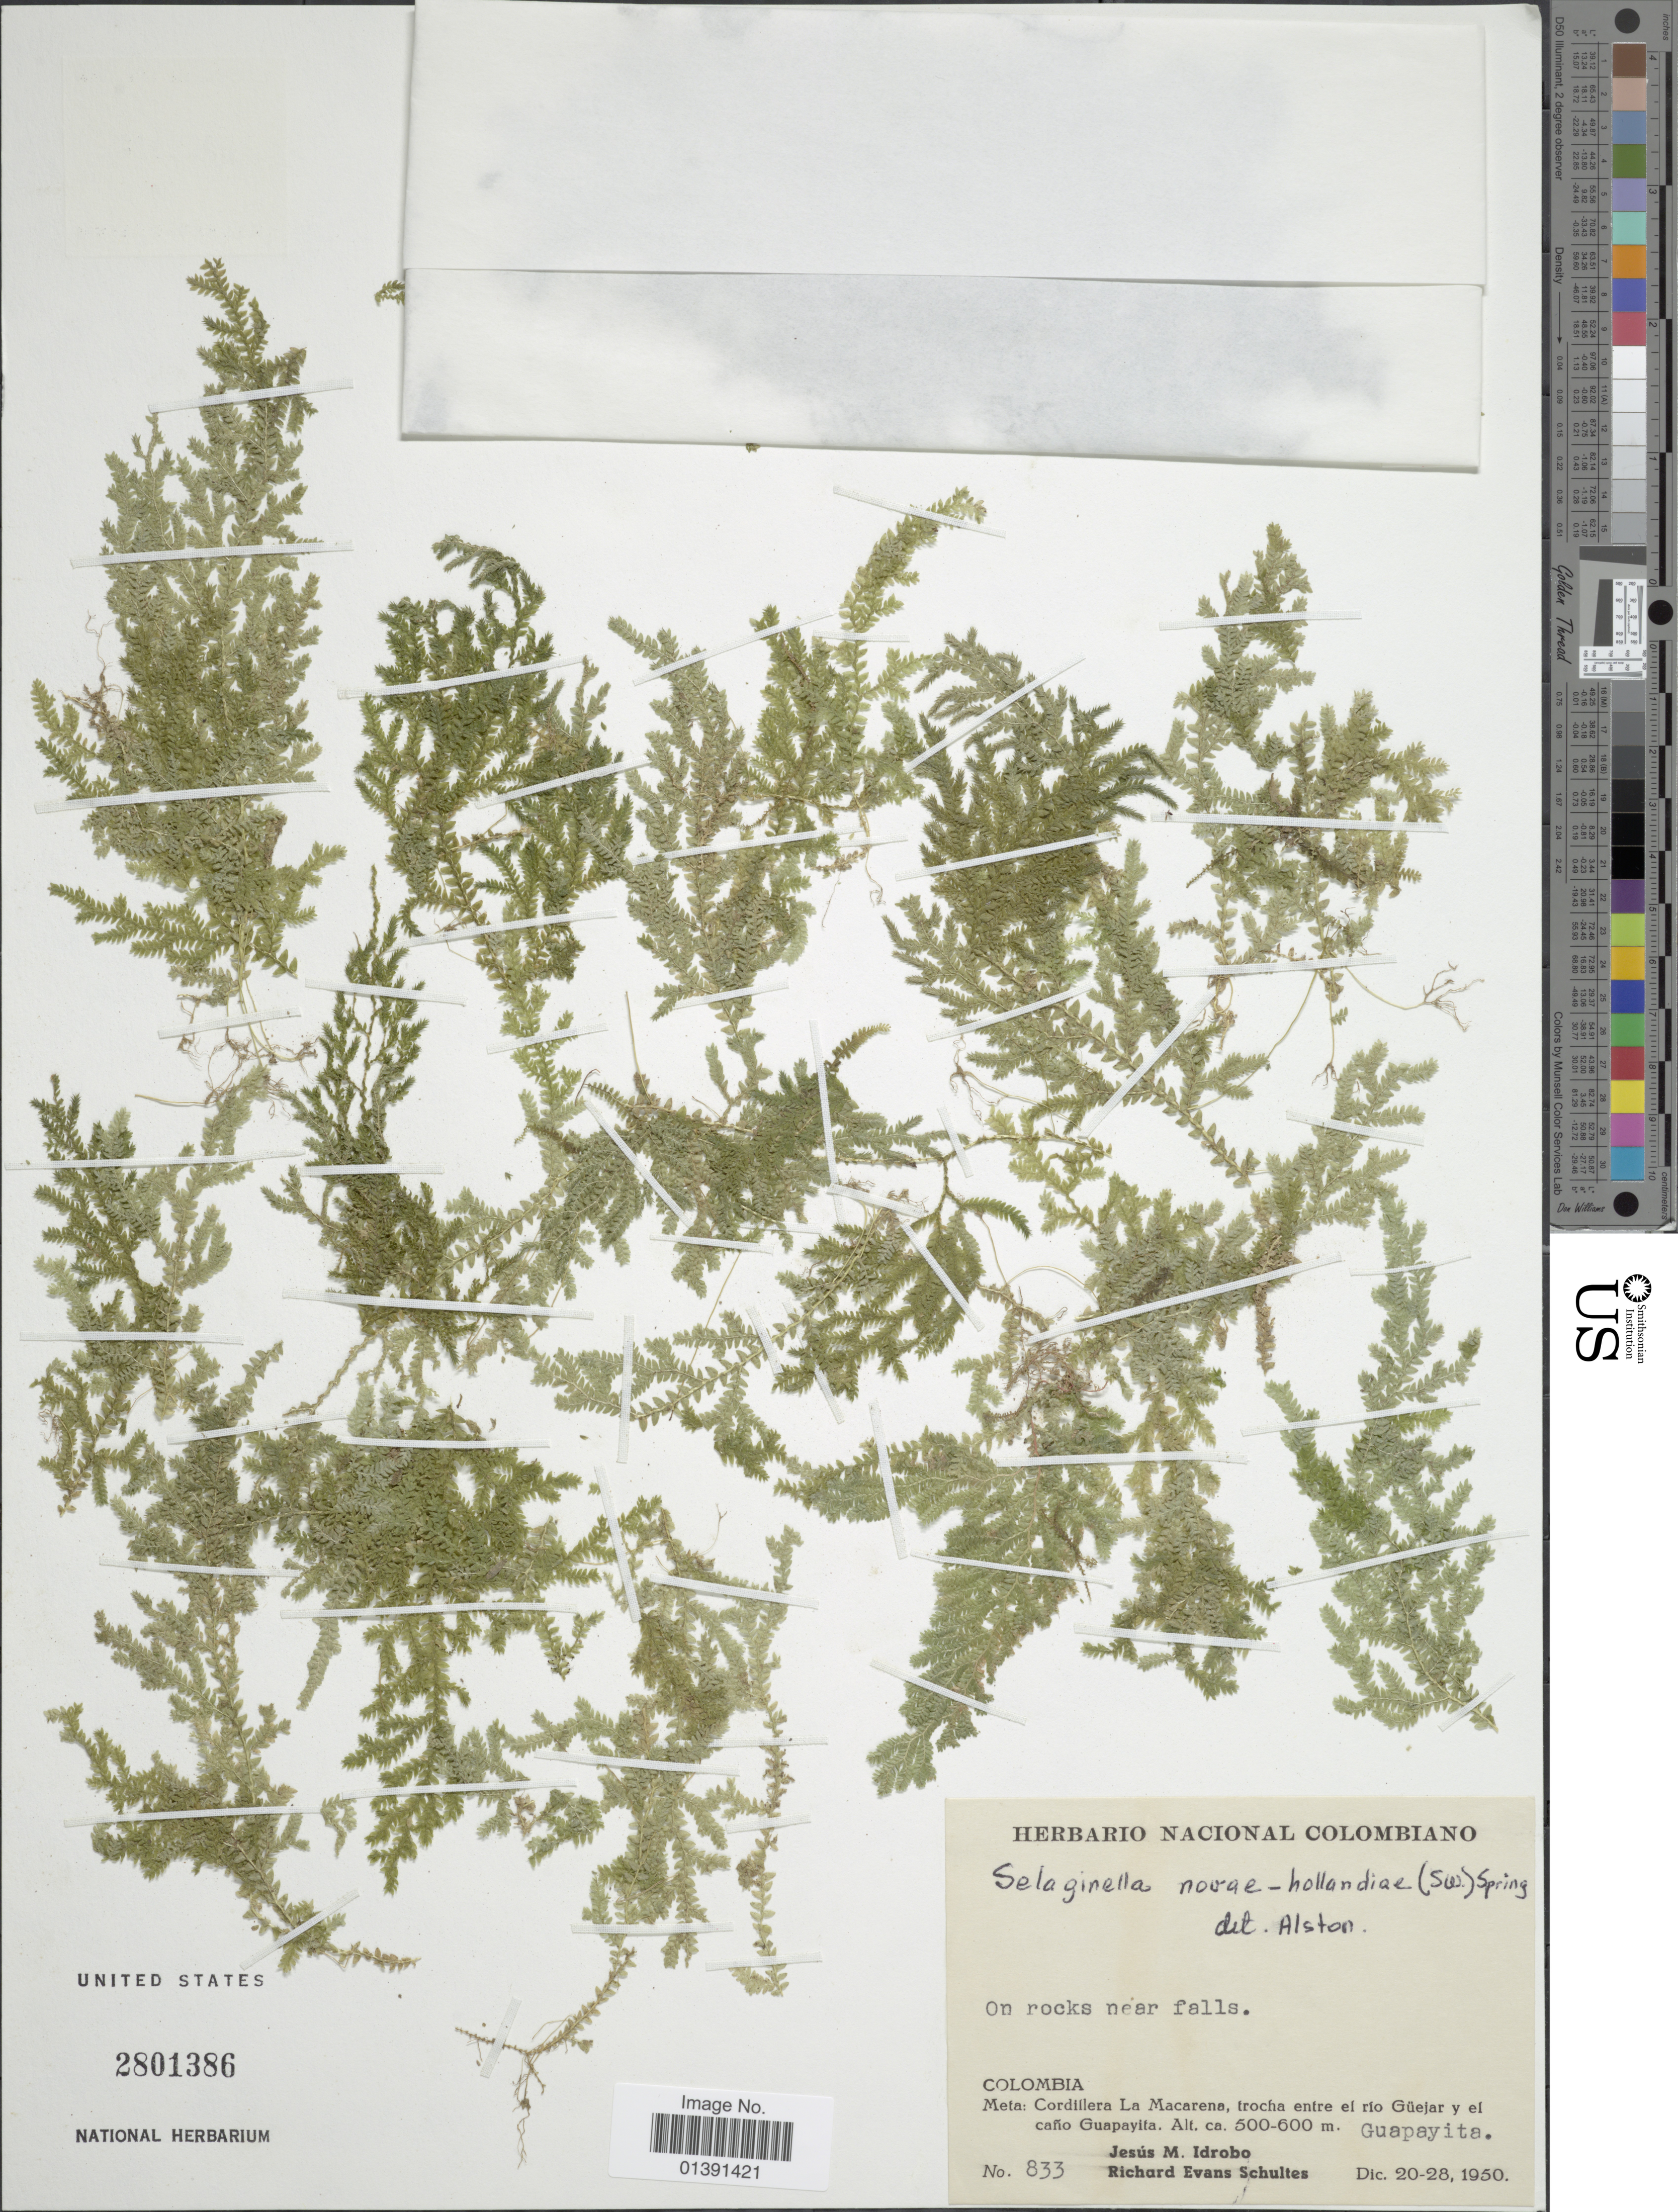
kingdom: Plantae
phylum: Tracheophyta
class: Lycopodiopsida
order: Selaginellales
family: Selaginellaceae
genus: Selaginella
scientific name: Selaginella novae-hollandiae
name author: (Sw.) Spring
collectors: J. M. Idrobo & R. E. Schultes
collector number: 833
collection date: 1950-12-20/1950-12-28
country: Colombia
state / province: Meta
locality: Cordillera La Macarena, trocha entre el río Güejar y el caño Guapayita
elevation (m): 500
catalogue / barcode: US 2801386